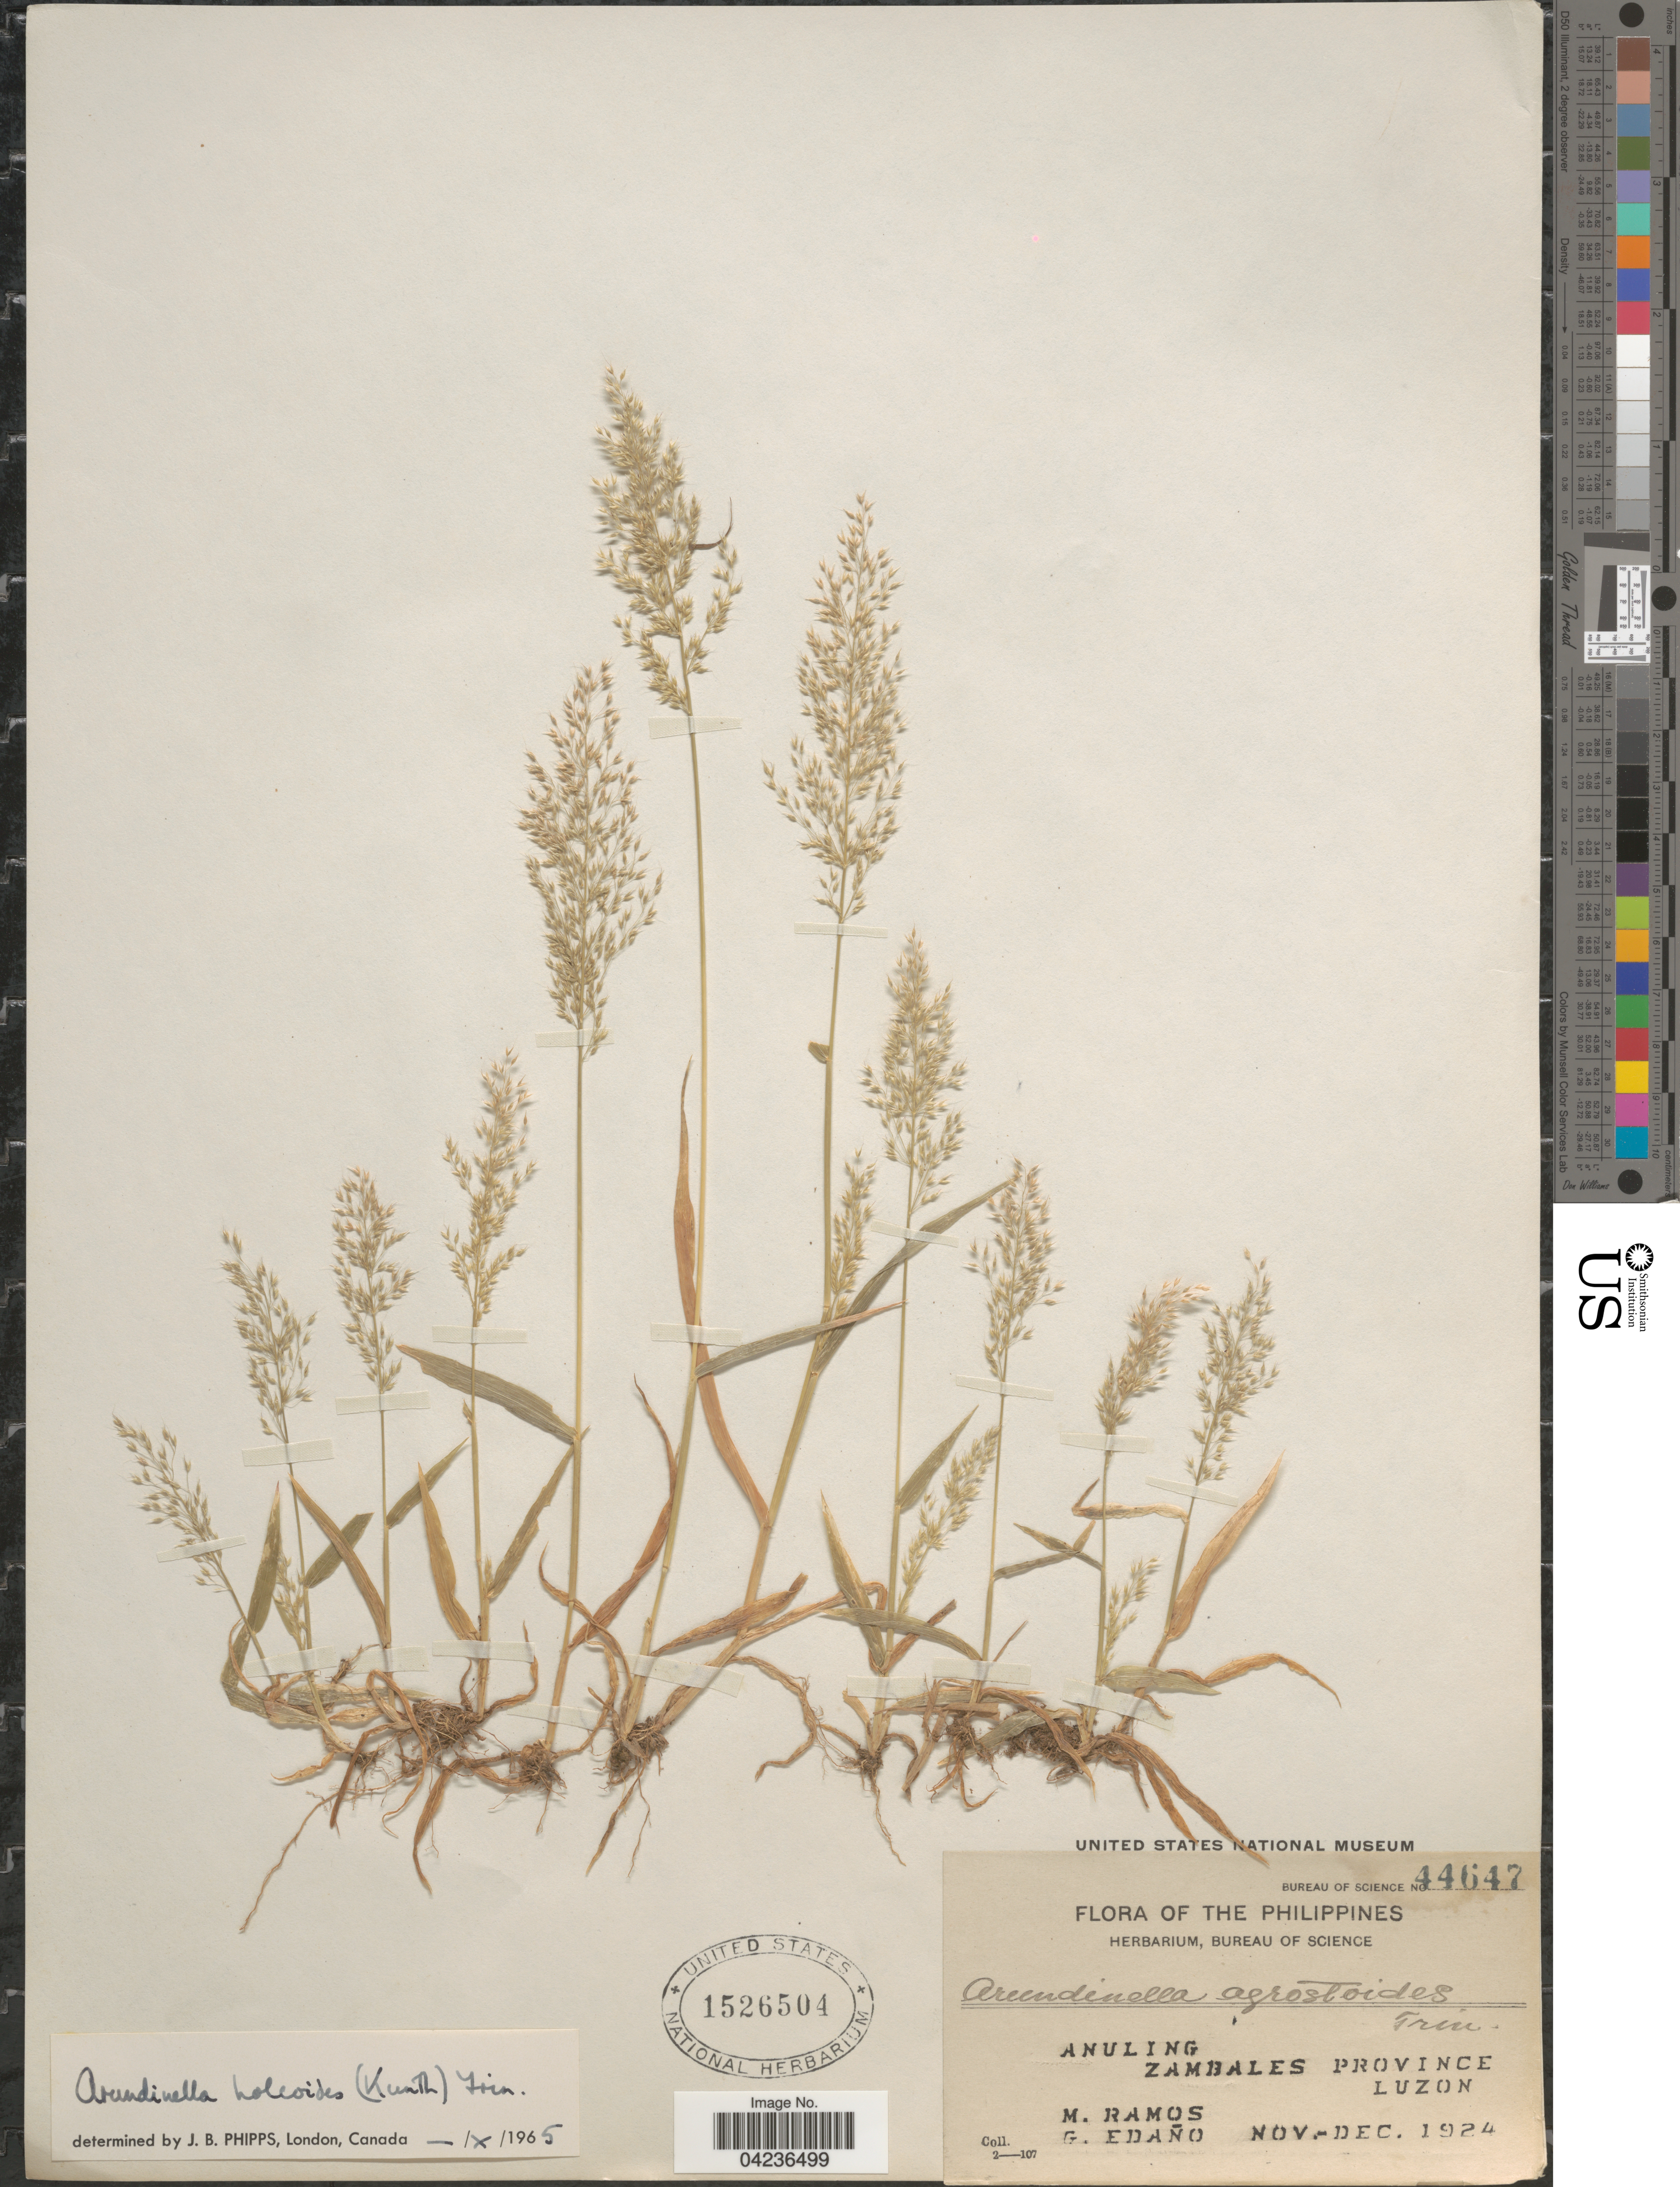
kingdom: Plantae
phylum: Tracheophyta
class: Liliopsida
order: Poales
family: Poaceae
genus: Arundinella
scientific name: Arundinella holcoides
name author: (Kunth) Trin.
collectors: M. Ramos & G. Edaño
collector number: Bureau of Science 44647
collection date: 1924-11/1924-12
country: Philippines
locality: Anuling. Zambales Province, Luzon.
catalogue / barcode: US 1526504